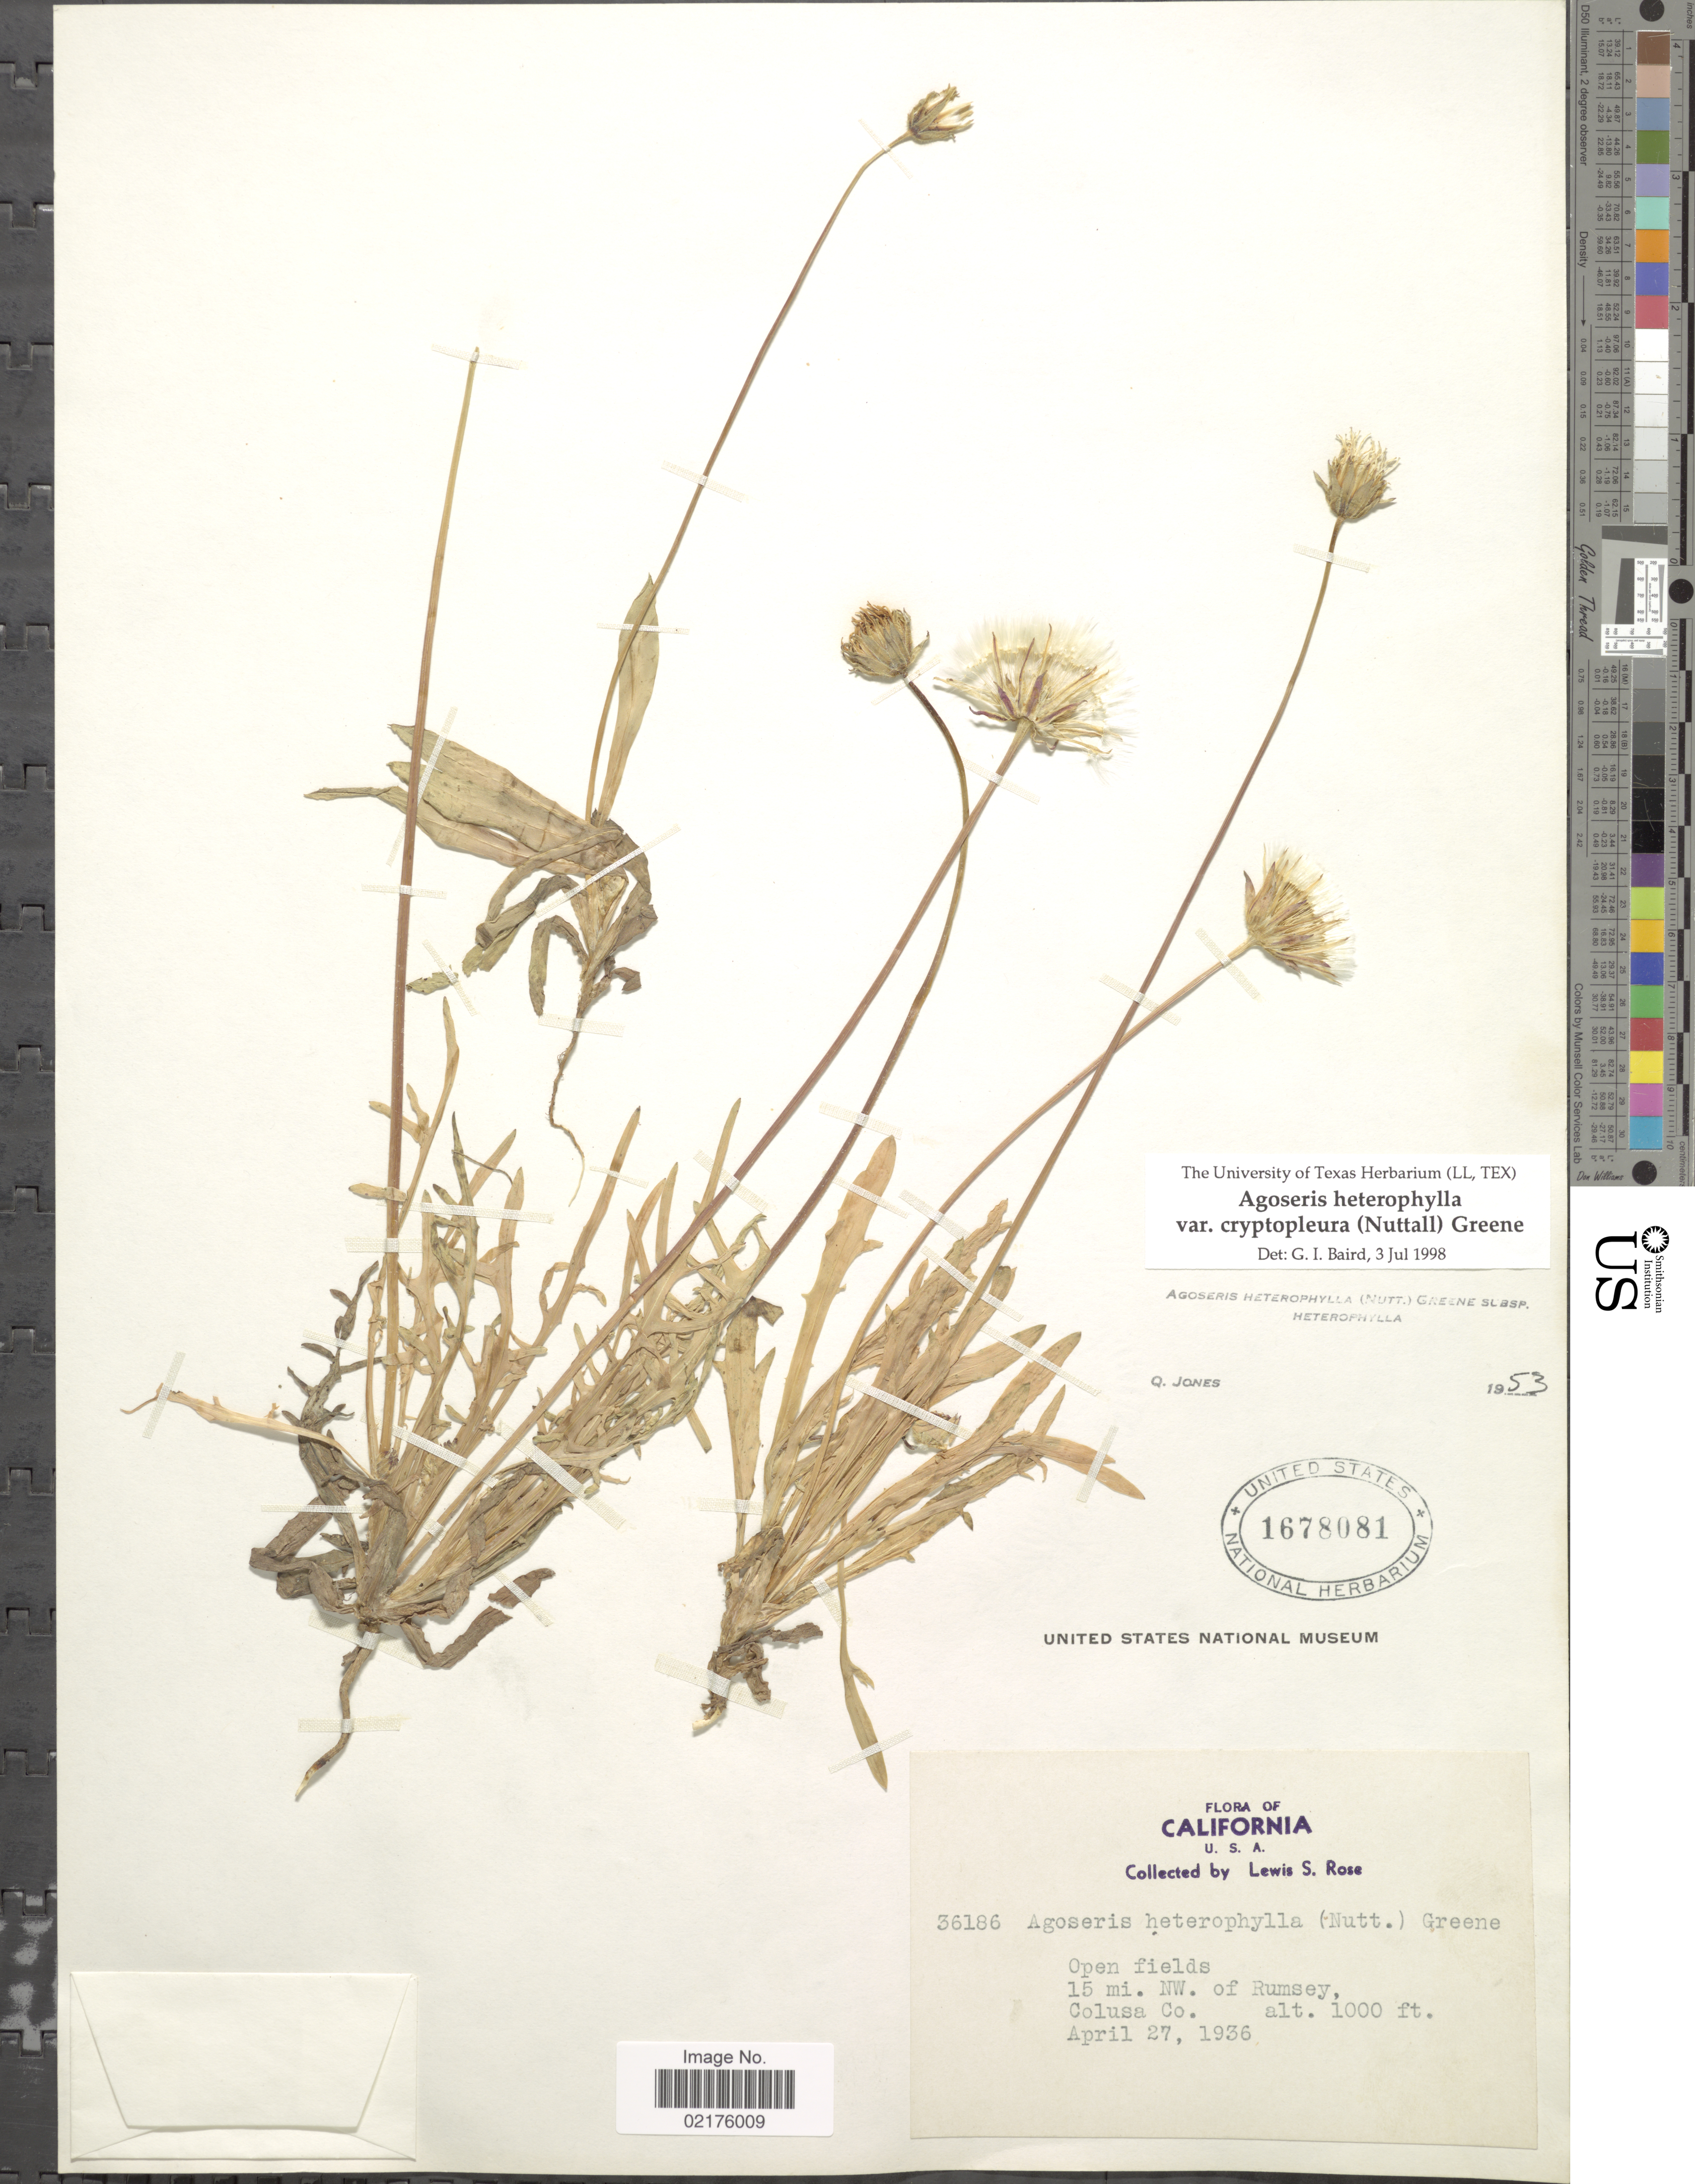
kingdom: Plantae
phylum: Tracheophyta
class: Magnoliopsida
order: Asterales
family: Asteraceae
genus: Agoseris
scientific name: Agoseris heterophylla var. cryptopleura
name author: (Nutt.) Greene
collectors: L. S. Rose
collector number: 36186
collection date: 1936-04-27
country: United States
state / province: California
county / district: Colusa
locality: Open Fields, 15 mi. NW. of Rumsey, Colusa Co.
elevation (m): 305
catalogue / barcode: US 1678081